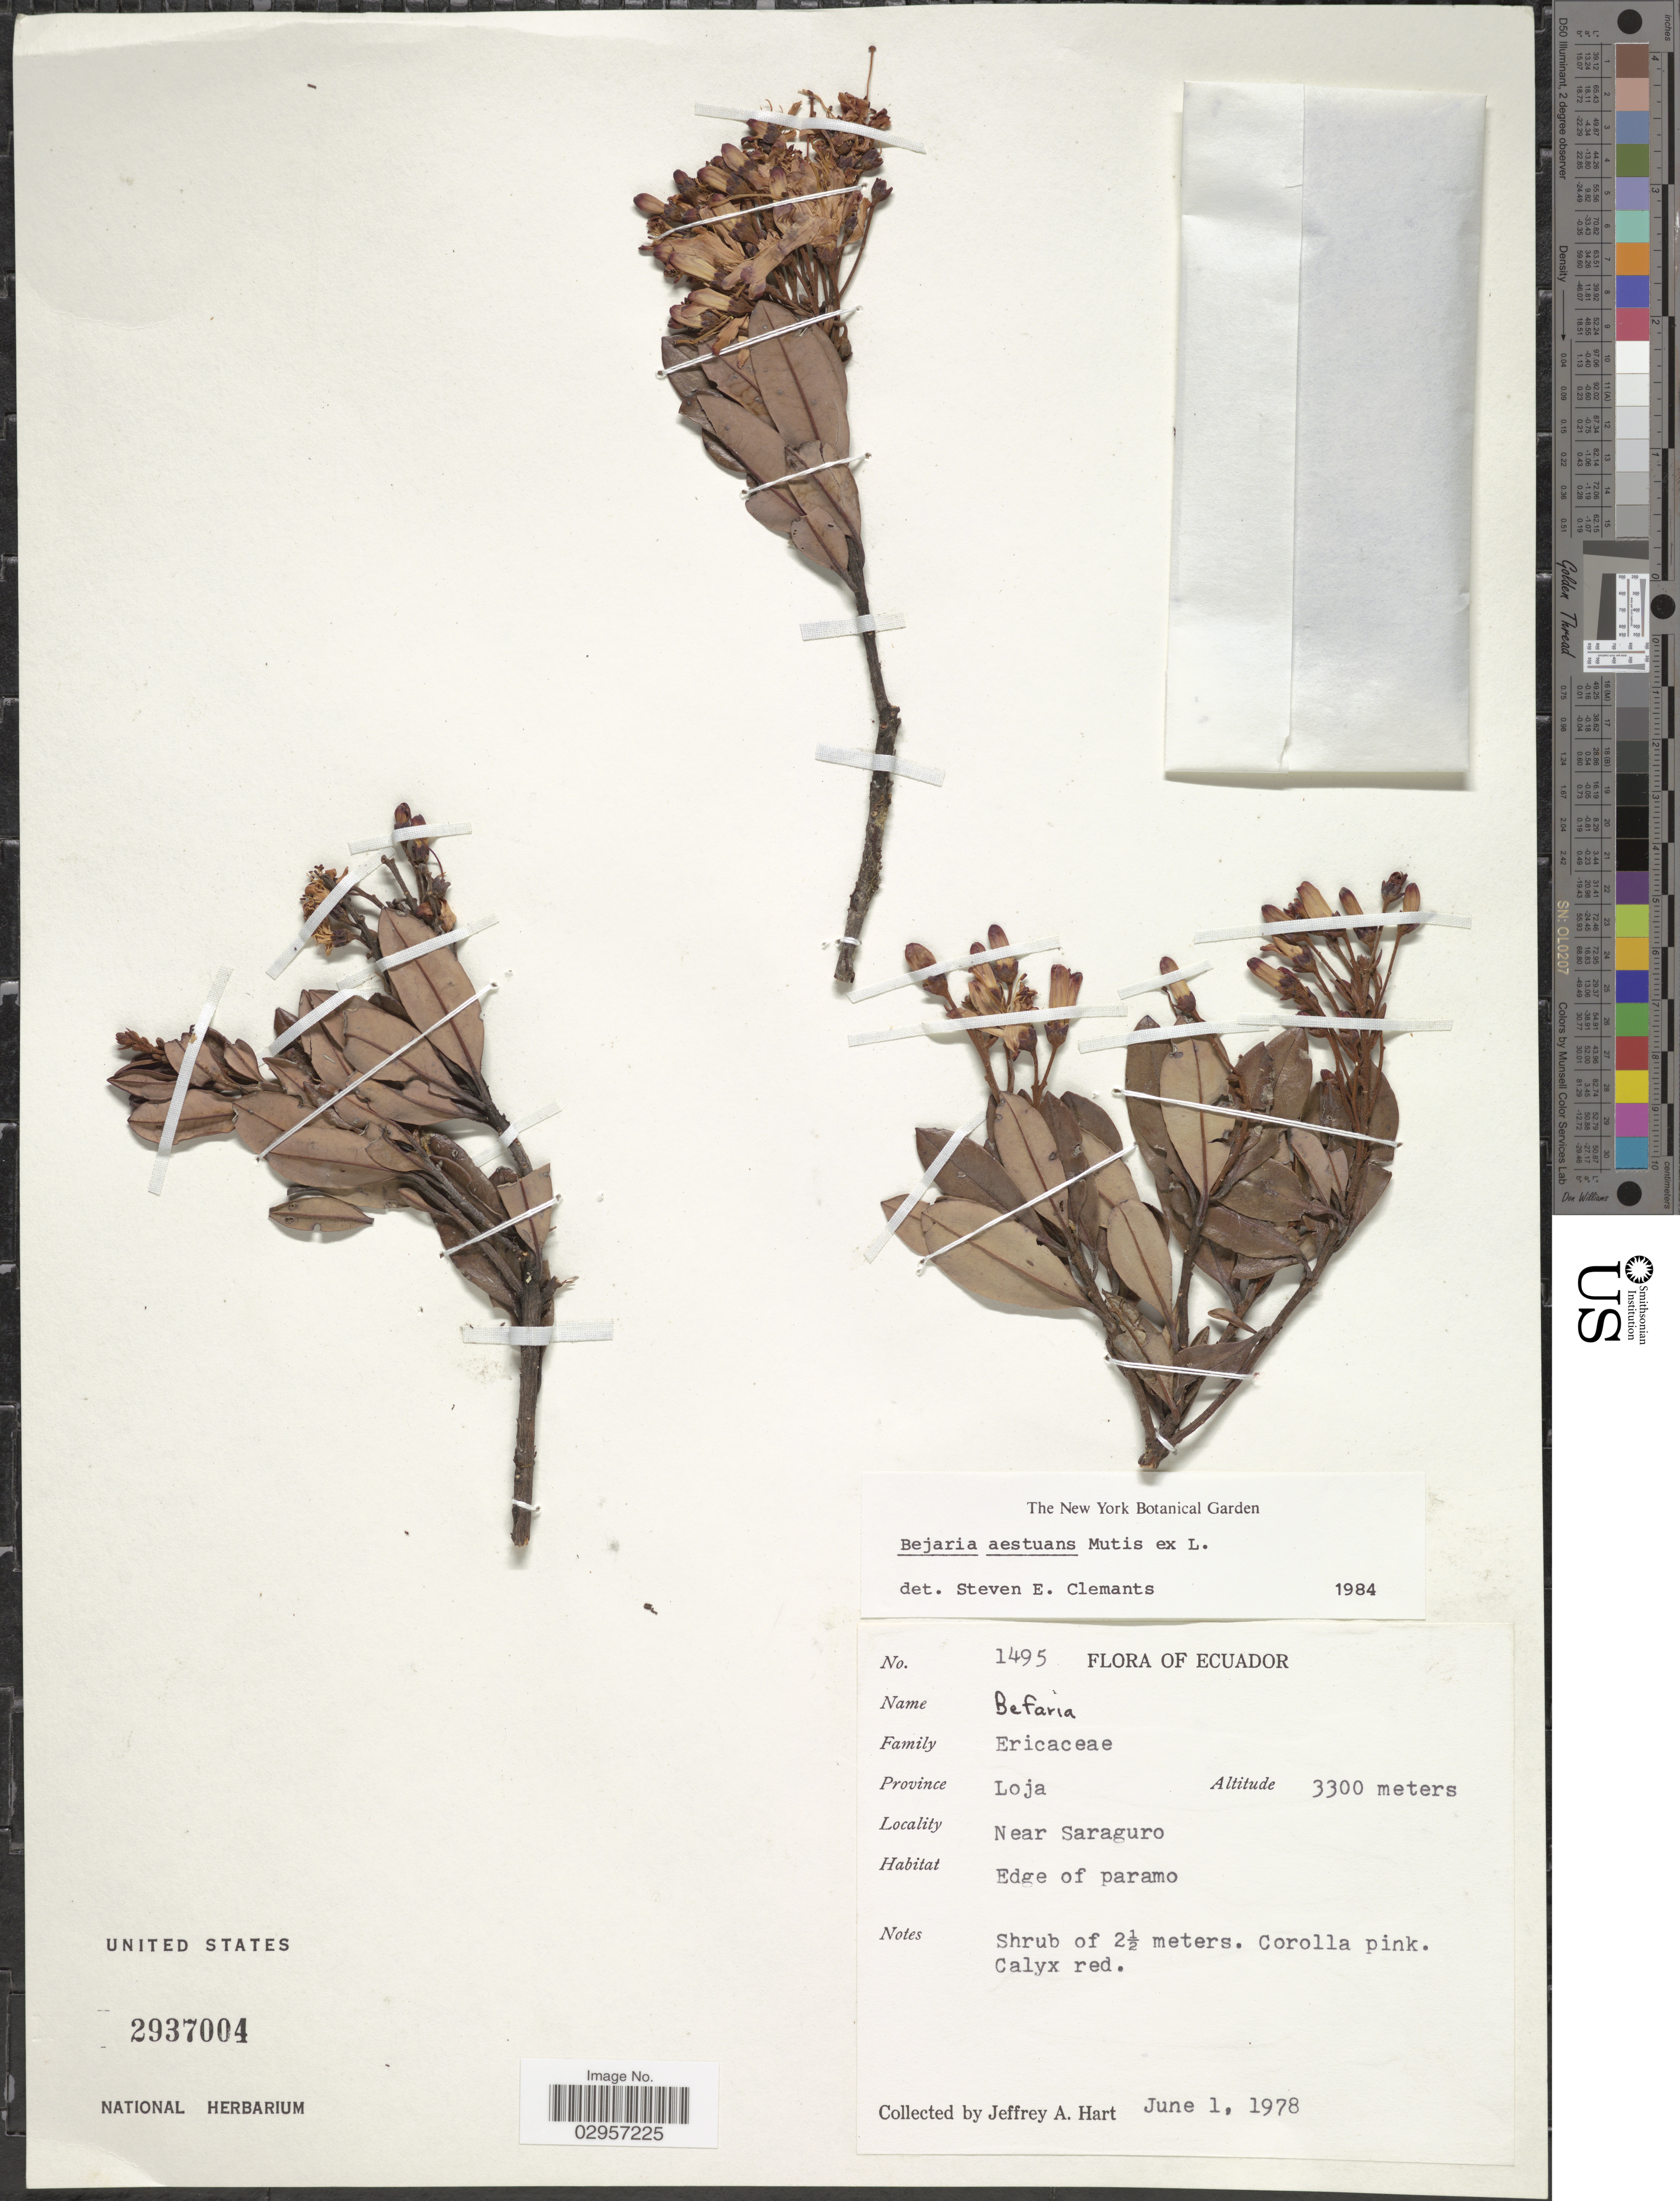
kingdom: Plantae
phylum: Tracheophyta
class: Magnoliopsida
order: Ericales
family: Ericaceae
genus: Befaria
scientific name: Befaria aestuans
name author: Mutis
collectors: J. A. Hart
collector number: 1495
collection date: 1978-06-01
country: Ecuador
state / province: Loja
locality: Province Loja. Near Saraguro.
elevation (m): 3300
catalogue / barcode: US 2937004